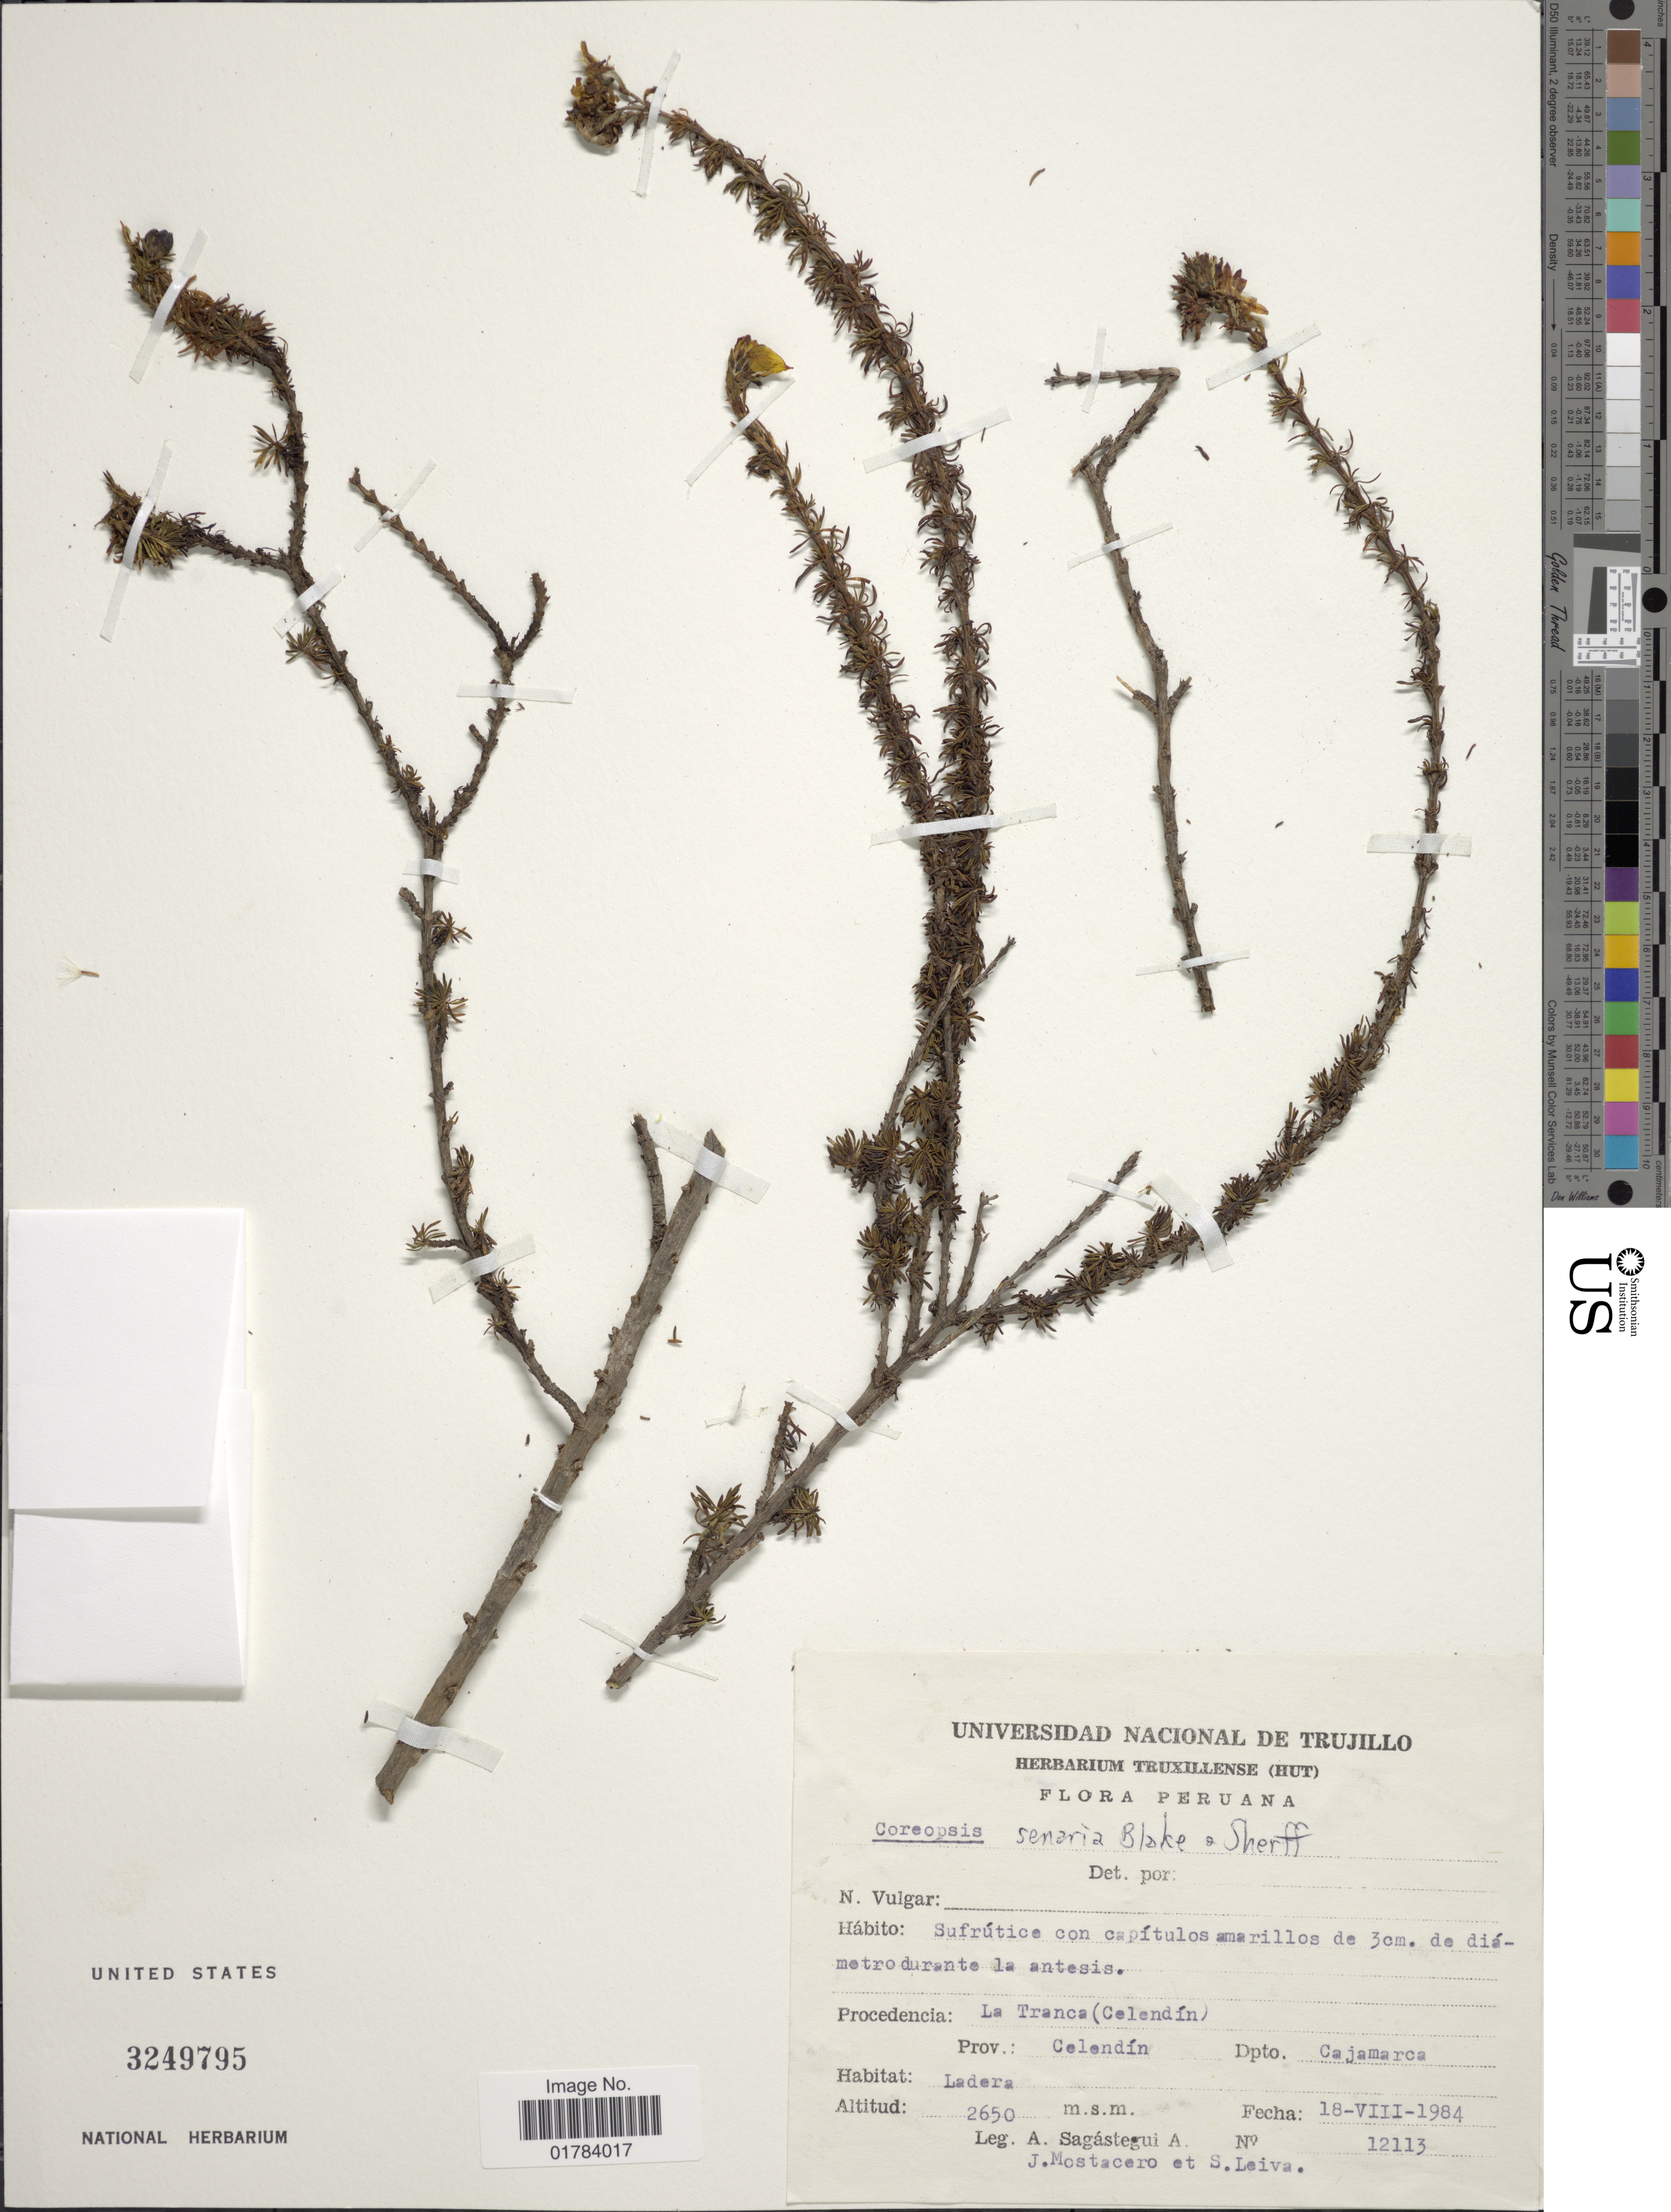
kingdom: Plantae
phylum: Tracheophyta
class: Magnoliopsida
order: Asterales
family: Asteraceae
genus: Coreopsis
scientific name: Coreopsis senaria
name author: S.F. Blake & Sherff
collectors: A. Sagástegui A., J. Mostacero & S. Leiva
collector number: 12113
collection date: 1984-08-18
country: Peru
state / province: Cajamarca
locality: Procedencia: La Trance (Celendin) Prov. Celendin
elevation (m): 2650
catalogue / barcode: US 3249795